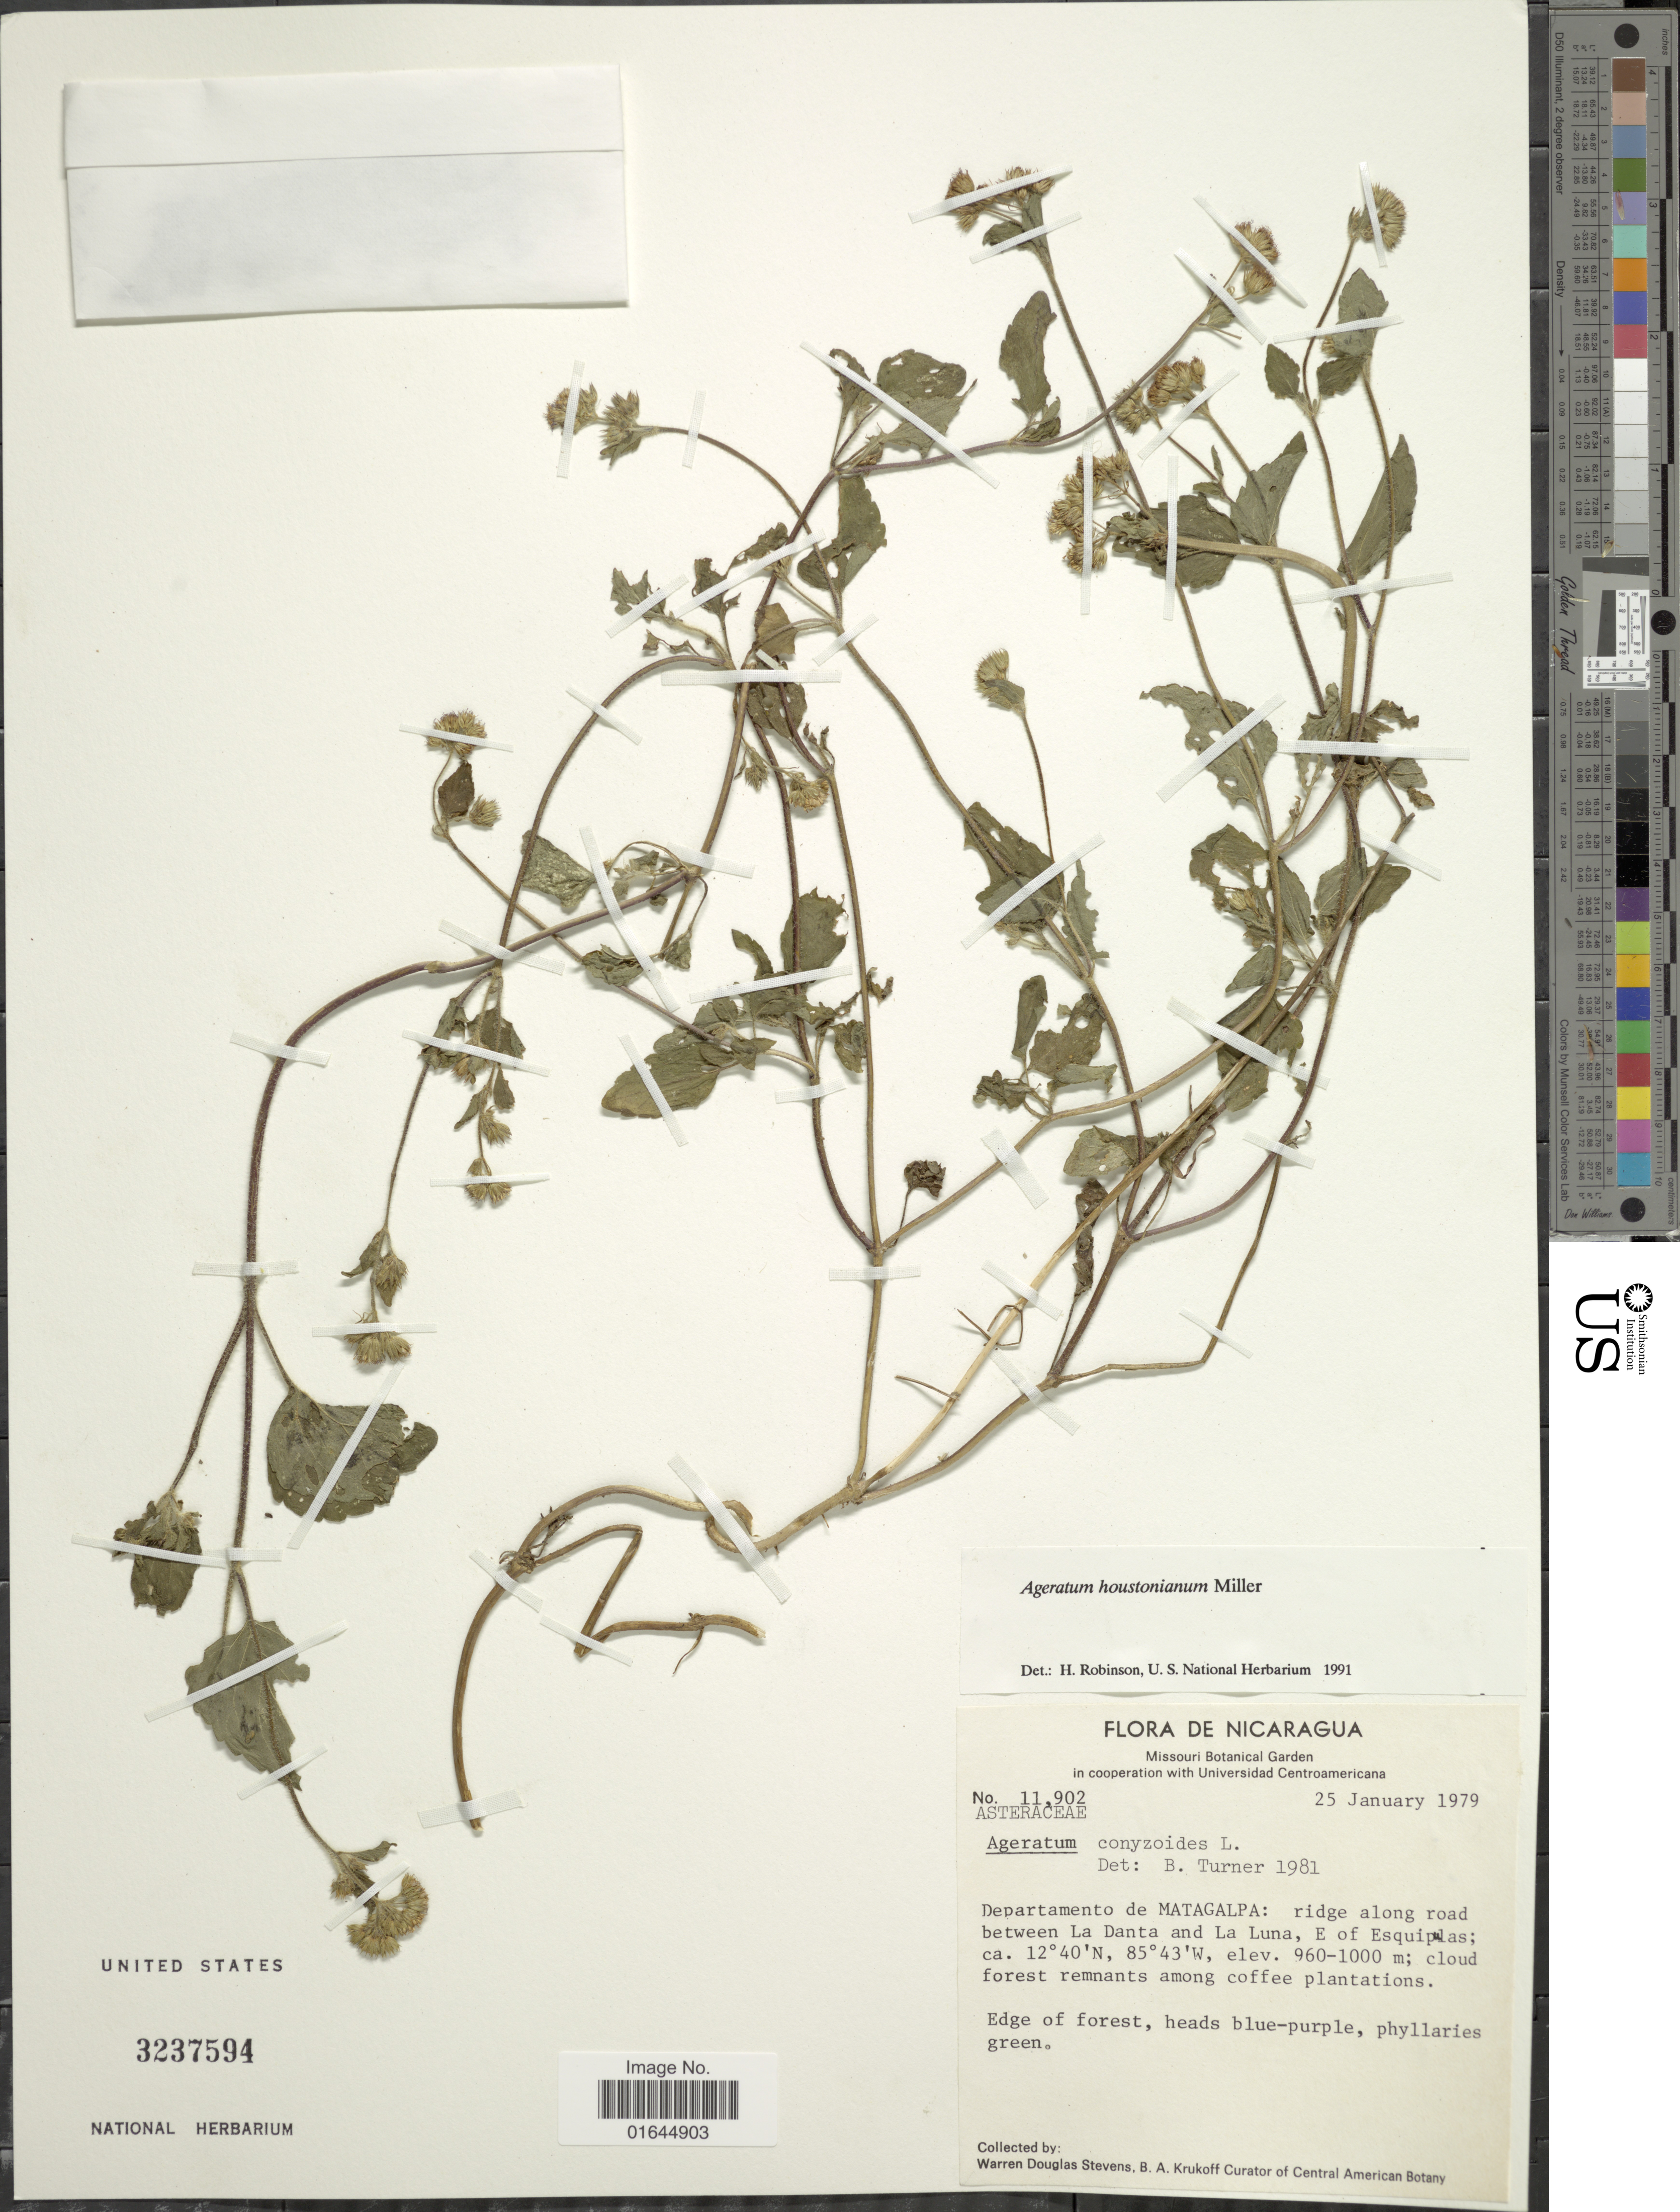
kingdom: Plantae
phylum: Tracheophyta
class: Magnoliopsida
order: Asterales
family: Asteraceae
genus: Ageratum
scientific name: Ageratum houstonianum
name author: Mill.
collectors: W. D. Stevens & B. A. Krukoff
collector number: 11902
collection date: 1979-01-25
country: Nicaragua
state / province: Matagalpa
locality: Departamento de Matagalpa: ridge along road between La Danta and La Luna, E of Esquiplas.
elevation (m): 960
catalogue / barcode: US 3237594